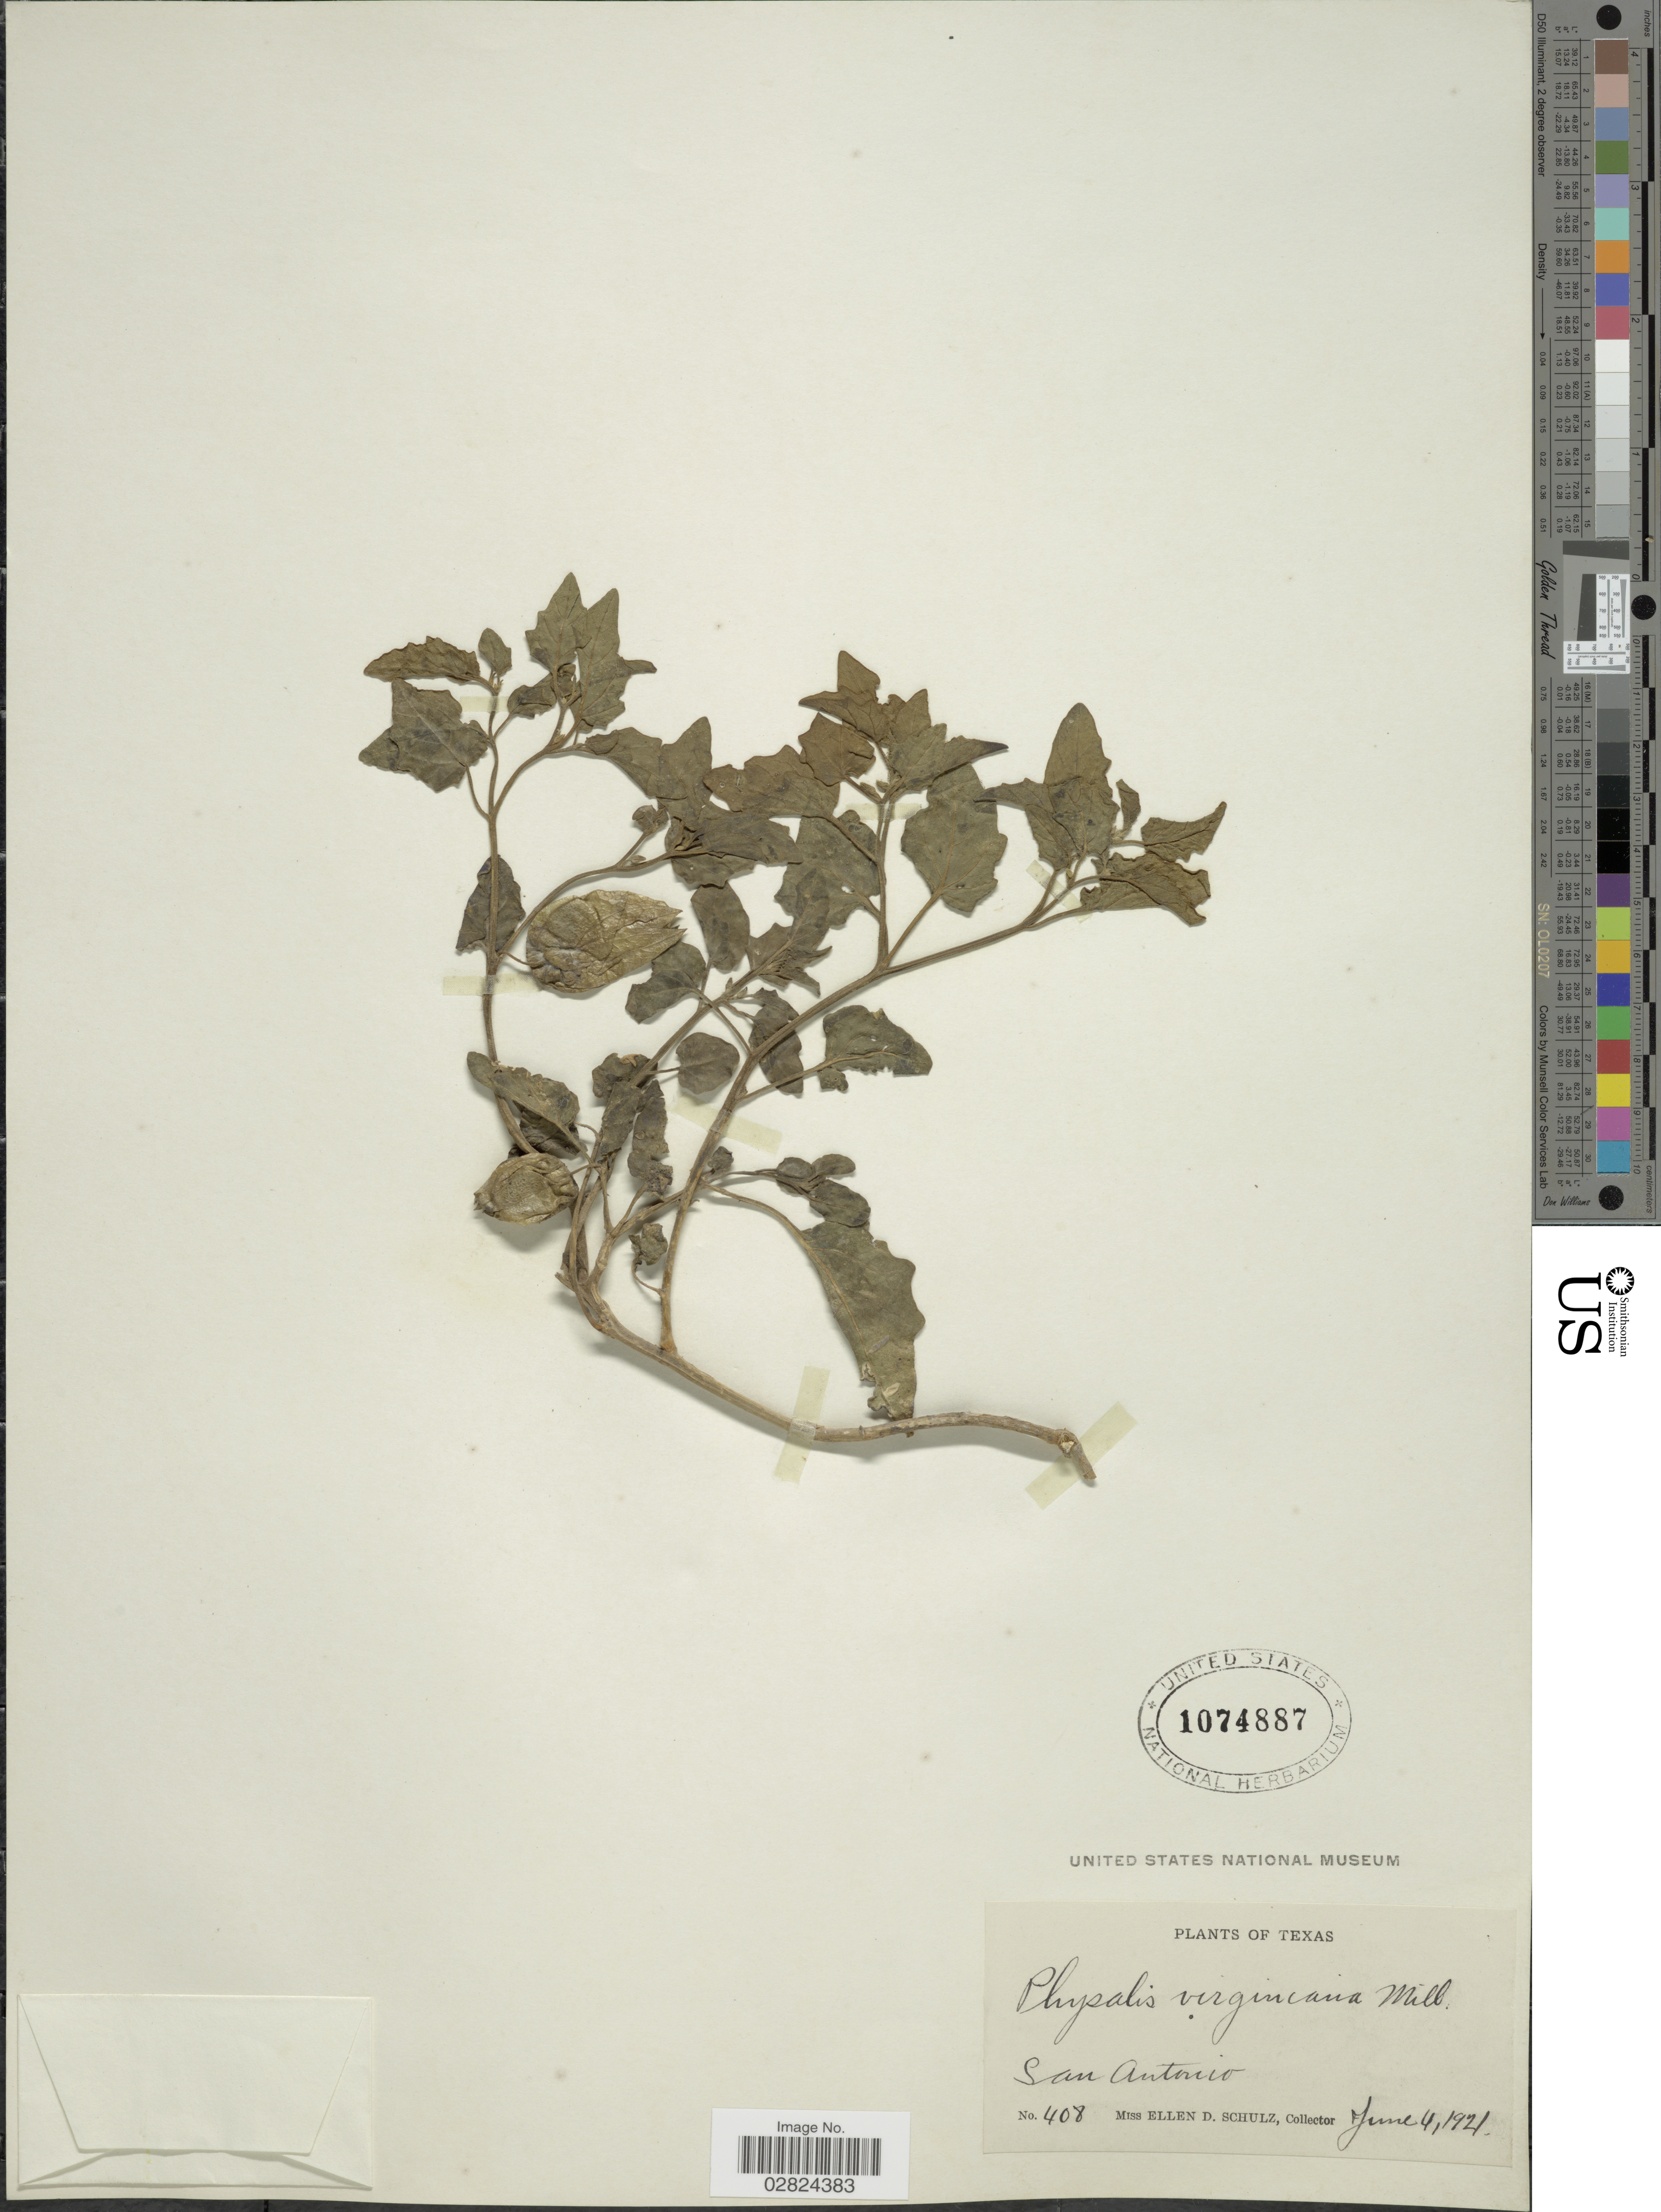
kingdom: Plantae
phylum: Tracheophyta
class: Magnoliopsida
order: Solanales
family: Solanaceae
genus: Physalis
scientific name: Physalis virginiana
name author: Mill.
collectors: E. Schultz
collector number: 408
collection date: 1921-06-04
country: United States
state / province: Texas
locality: San Antonio.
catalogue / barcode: US 1074887